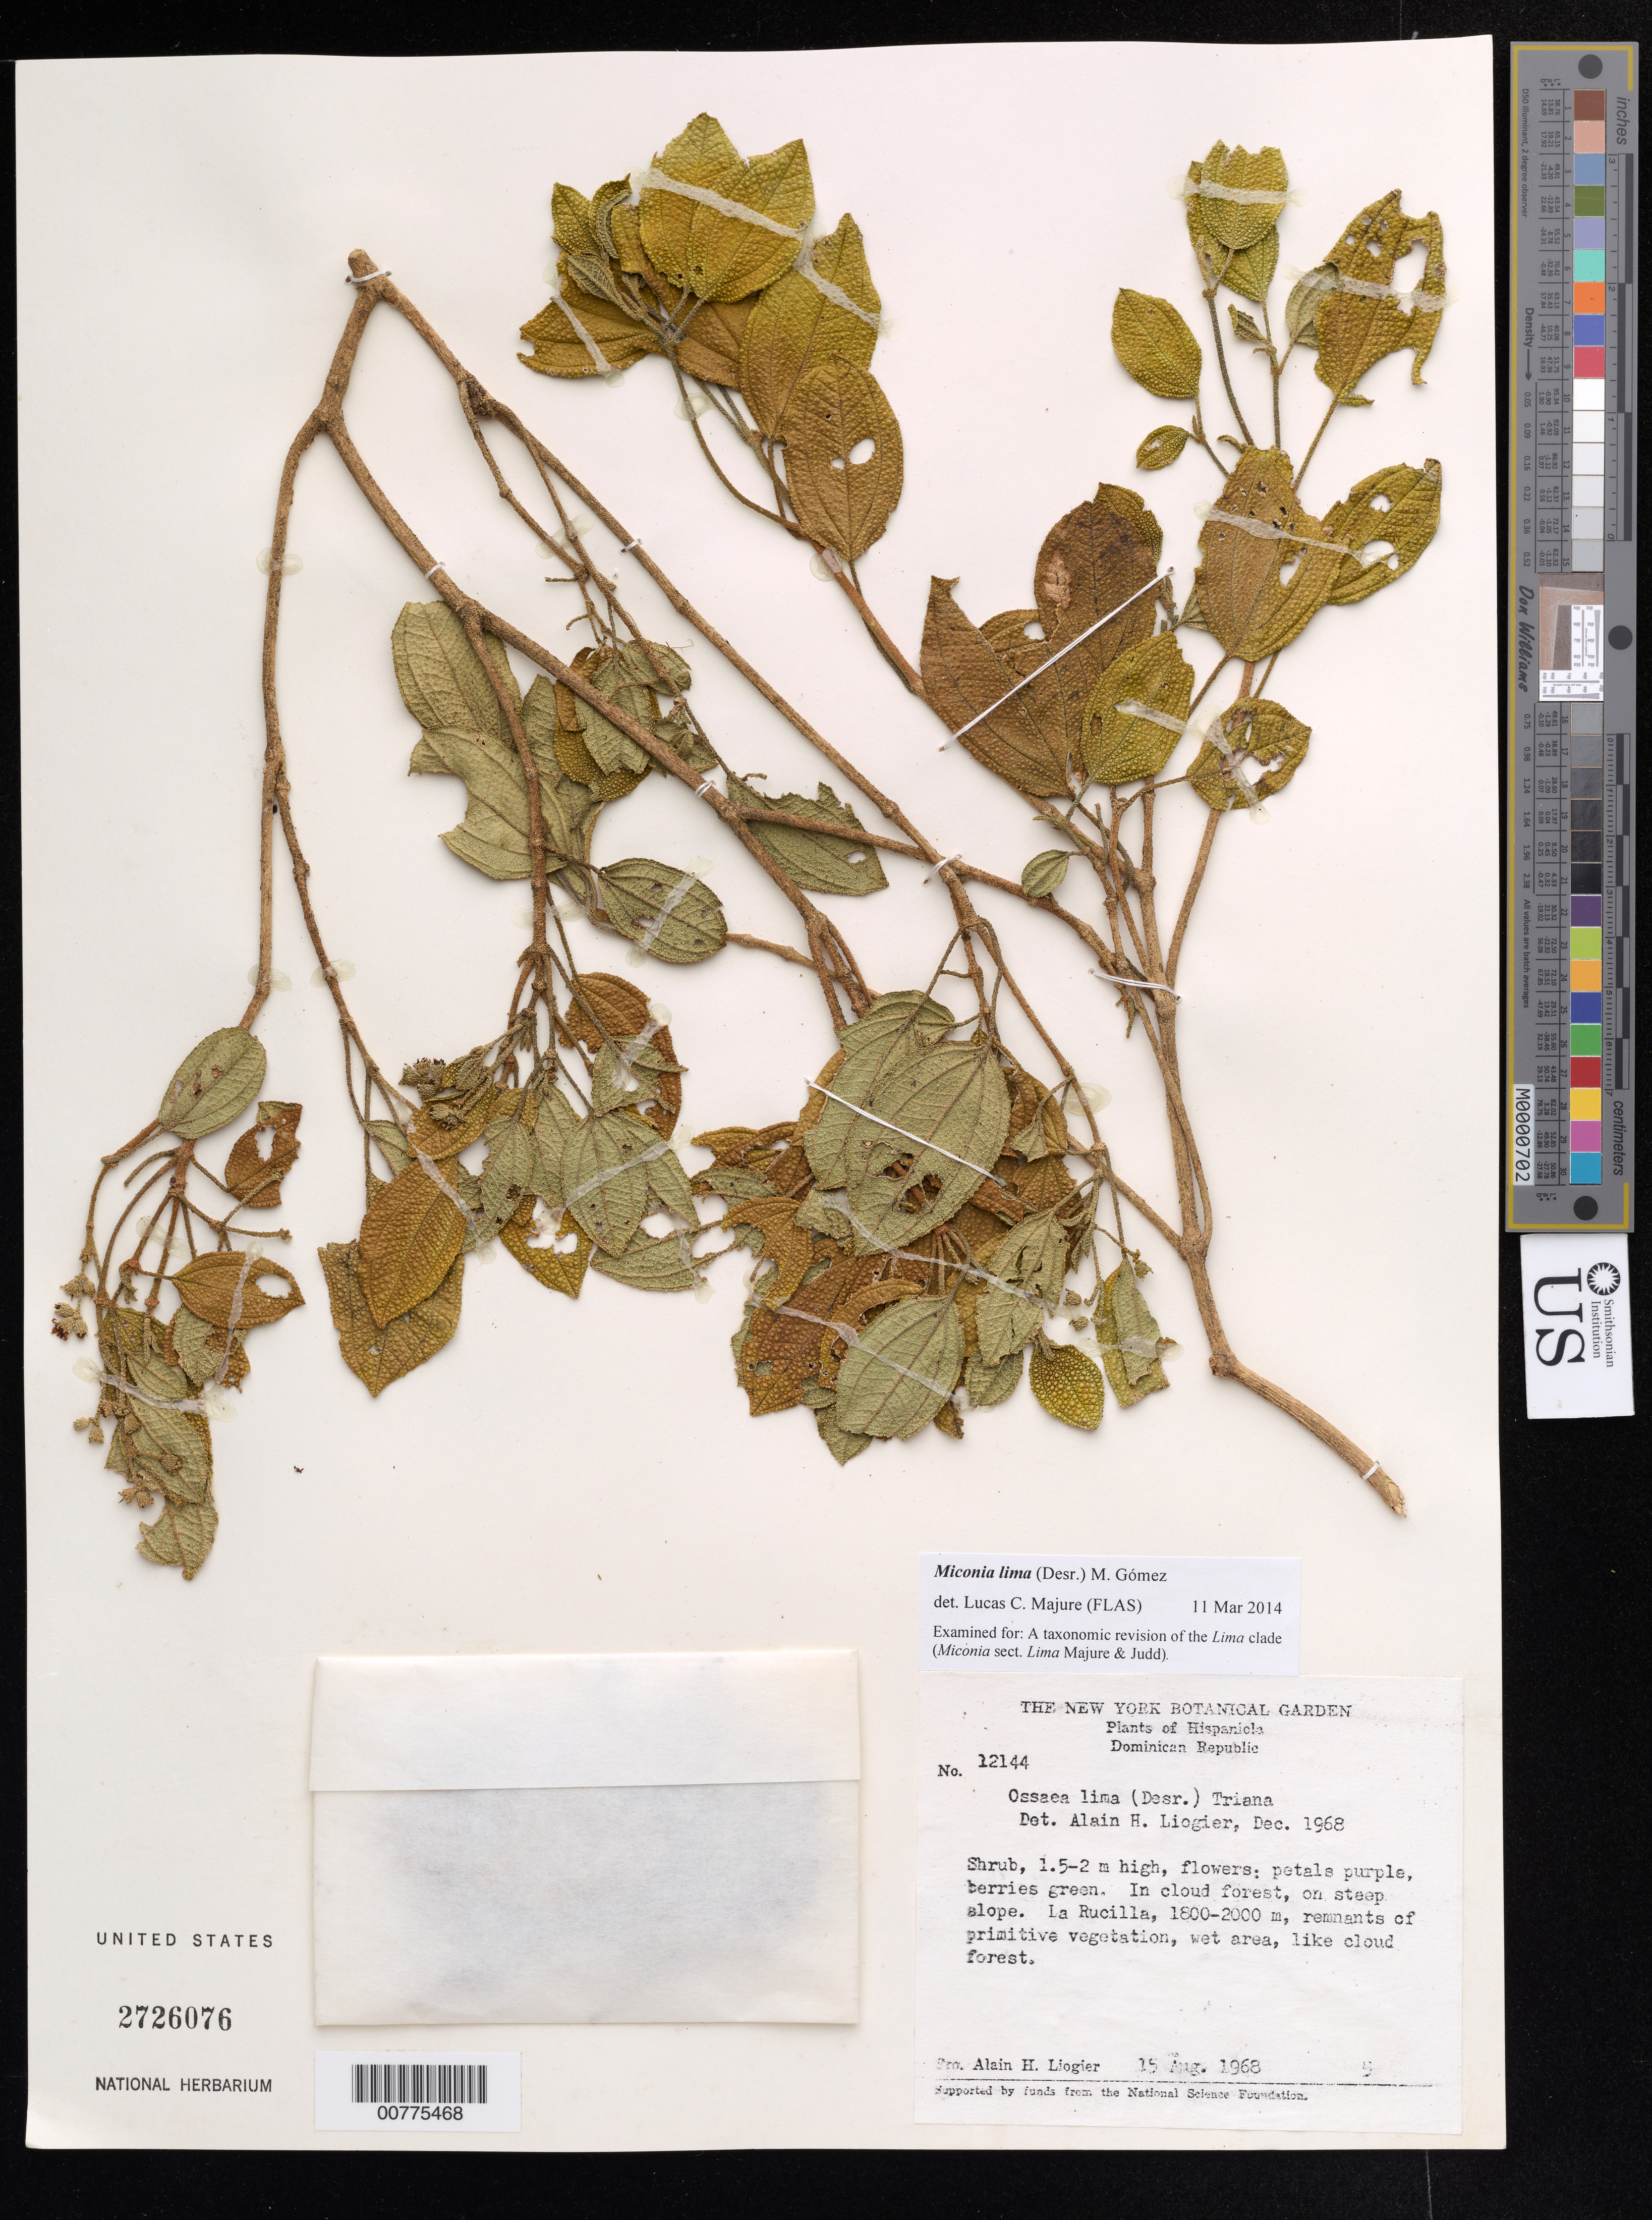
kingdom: Plantae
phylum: Tracheophyta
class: Magnoliopsida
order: Myrtales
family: Melastomataceae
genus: Miconia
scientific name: Miconia lima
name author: M. Gómez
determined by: Majure, Lucas C., (FLAS), University of Florida (UNITED STATES)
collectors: A. H. Liogier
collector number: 12144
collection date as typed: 15 Aug 1968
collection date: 1968-08-15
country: Dominican Republic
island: Hispaniola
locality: La Rucilla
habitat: In cloud forest, on steep slope, remnants of primitive vegetation, wet area.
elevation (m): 1800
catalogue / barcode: US 2726076